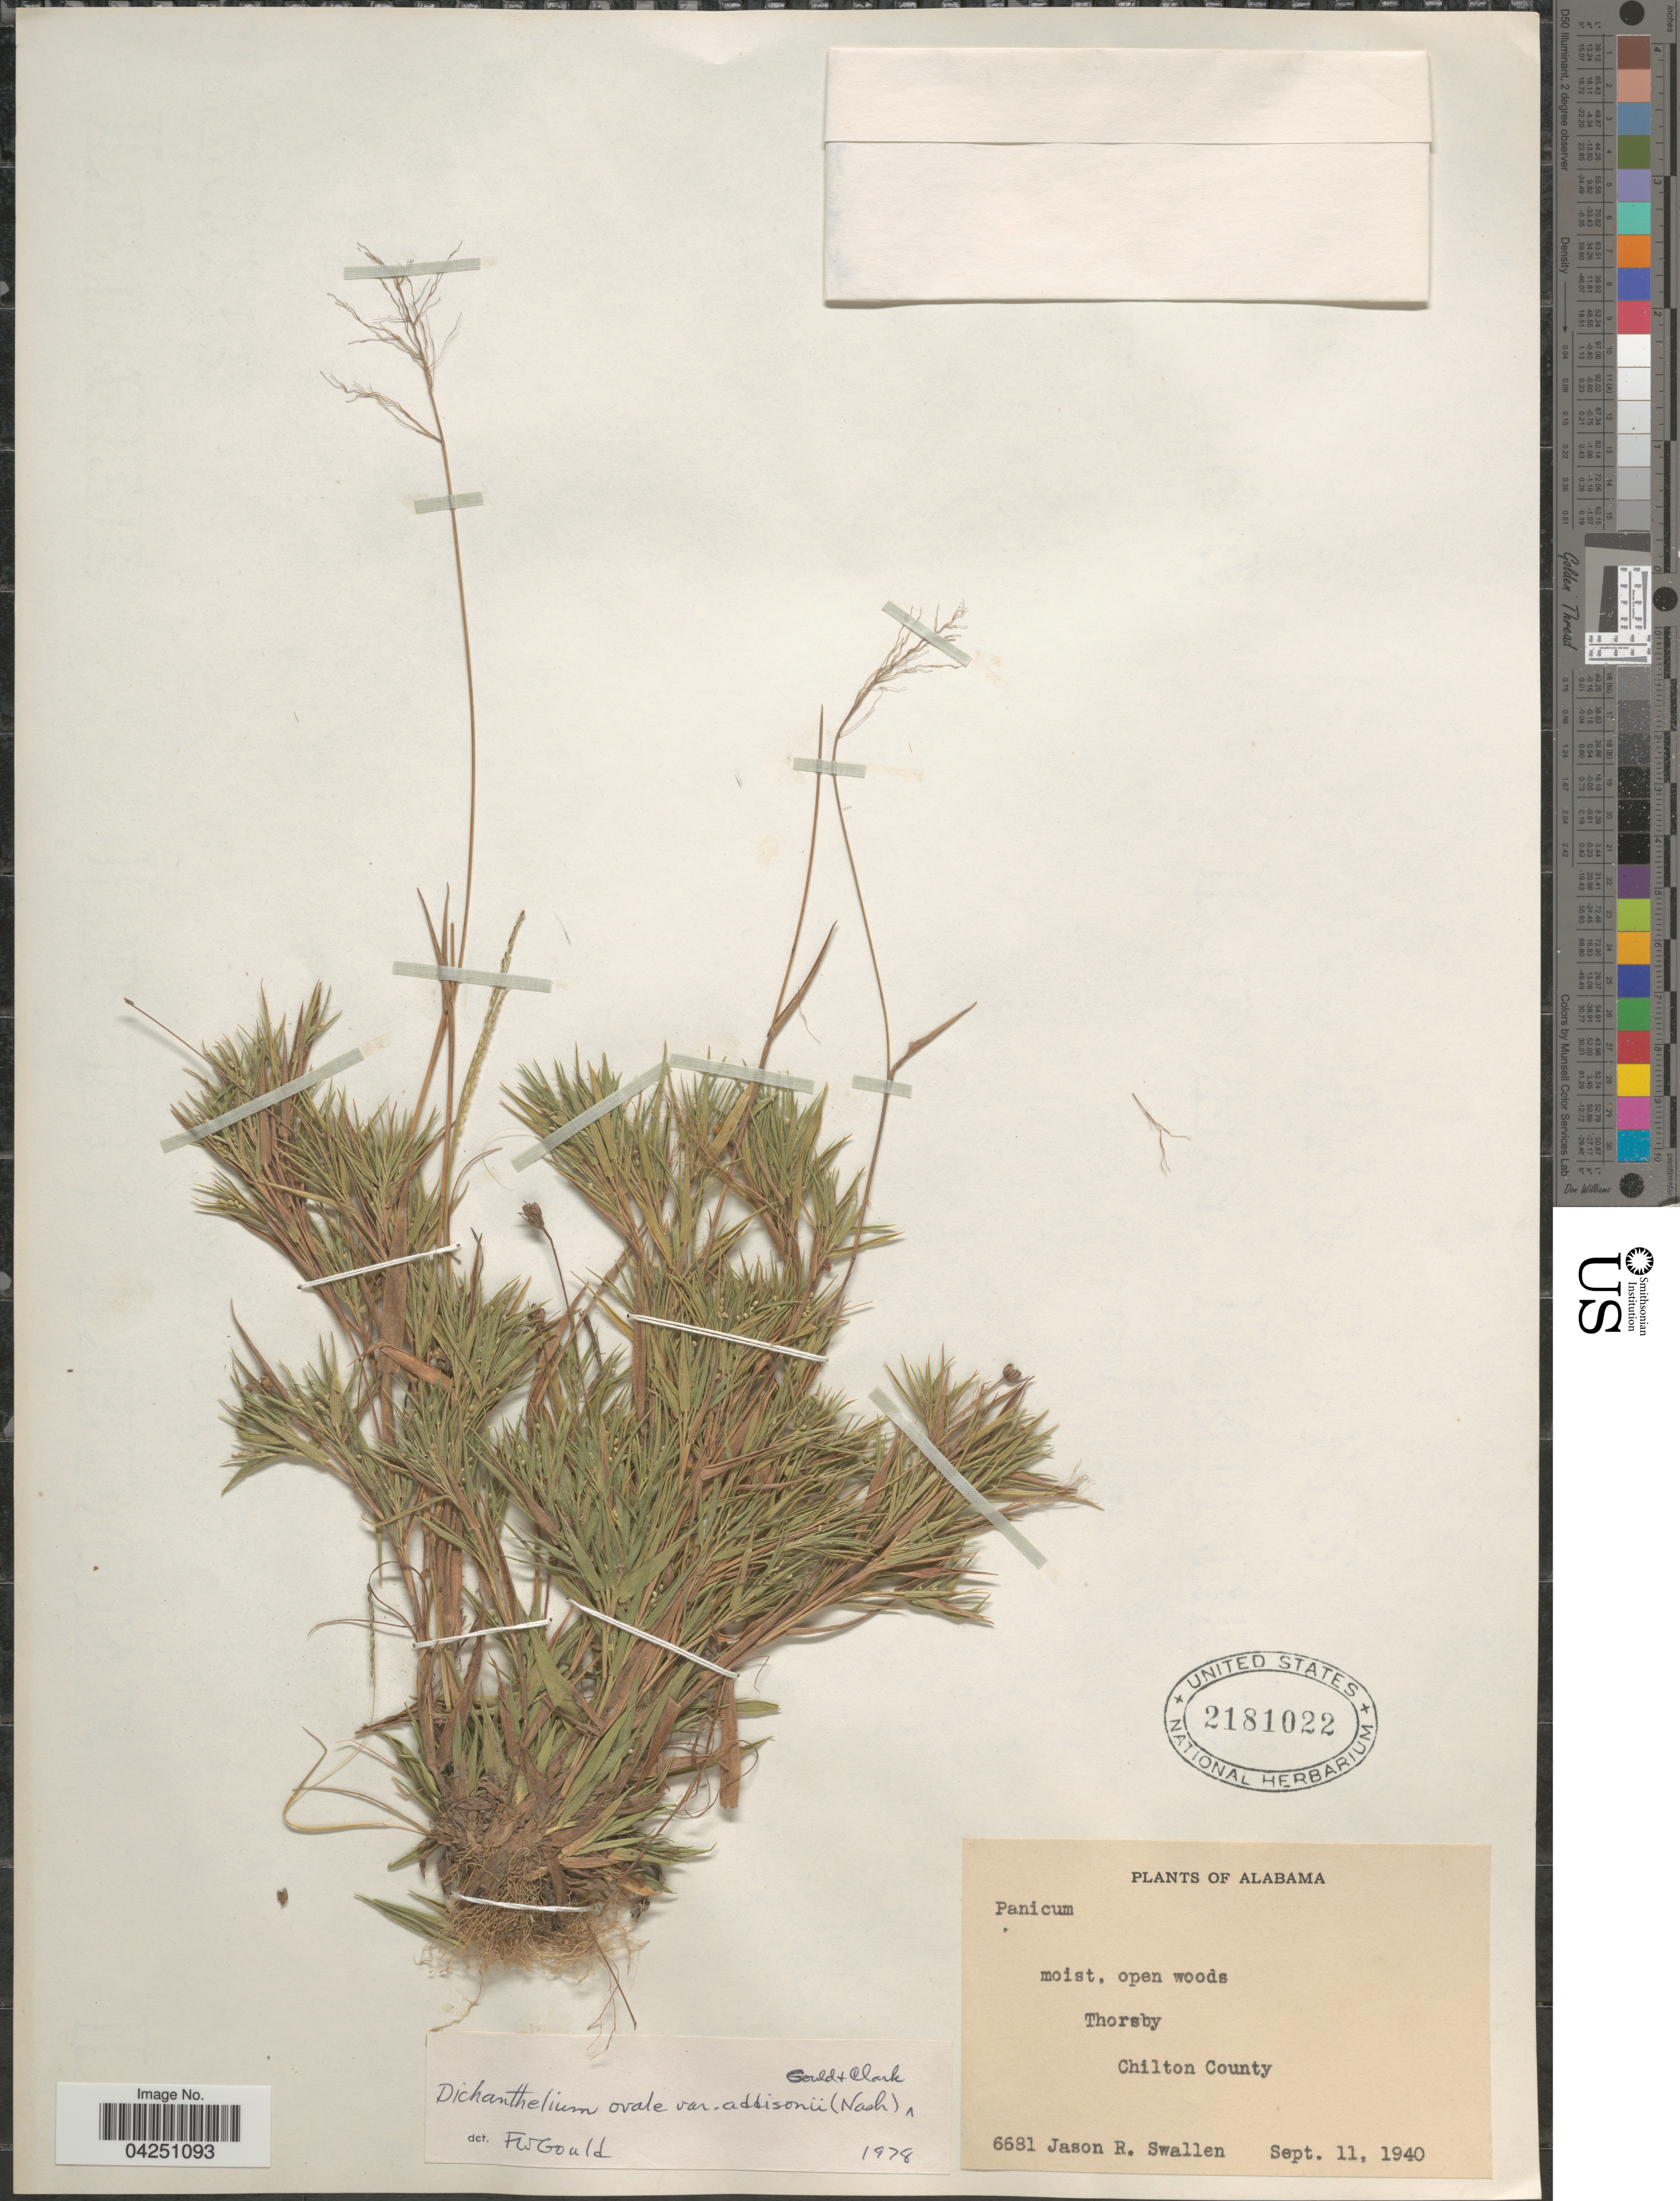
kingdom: Plantae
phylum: Tracheophyta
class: Liliopsida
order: Poales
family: Poaceae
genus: Dichanthelium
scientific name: Dichanthelium acuminatum var. acuminatum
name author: (Sw.) Gould & C.A. Clark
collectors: J. R. Swallen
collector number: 6681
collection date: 1940-09-11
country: United States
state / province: Alabama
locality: Moist, open woods Thorsby. Chilton County.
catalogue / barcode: US 2181022